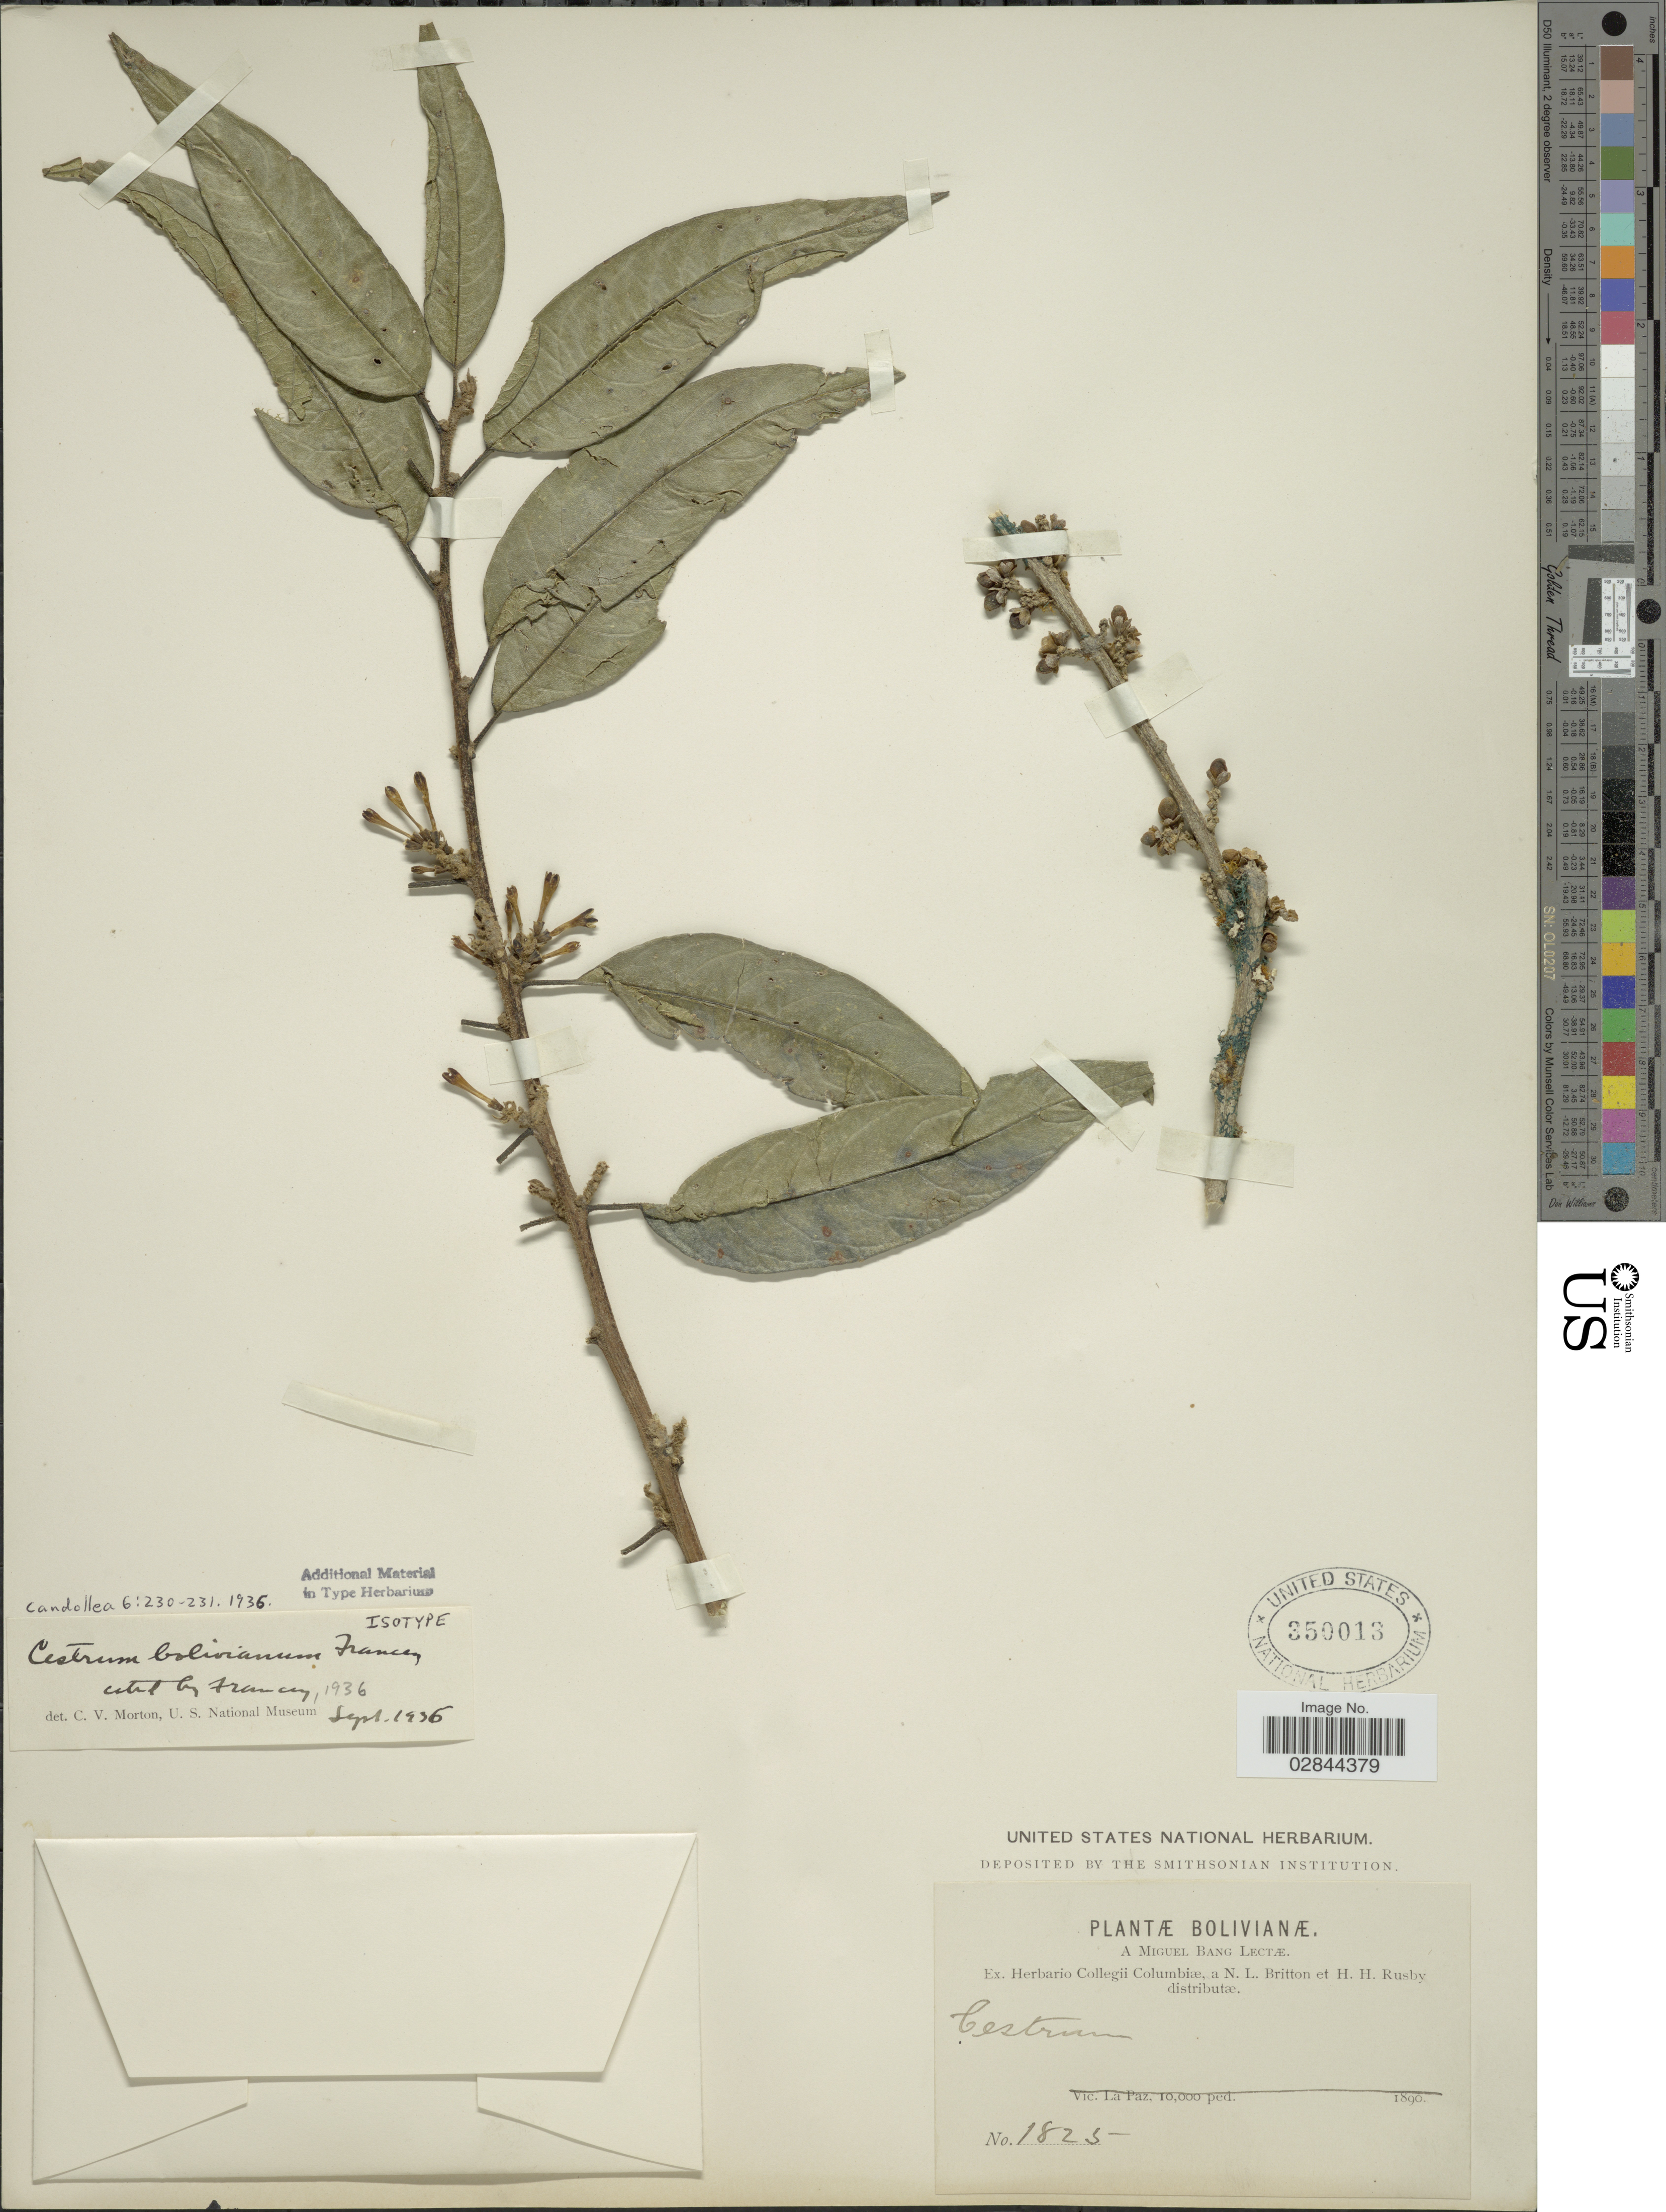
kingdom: Plantae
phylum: Tracheophyta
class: Magnoliopsida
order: Solanales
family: Solanaceae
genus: Cestrum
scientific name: Cestrum bolivianum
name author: Francey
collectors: M. Bang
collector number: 1825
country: Bolivia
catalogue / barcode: US 350013